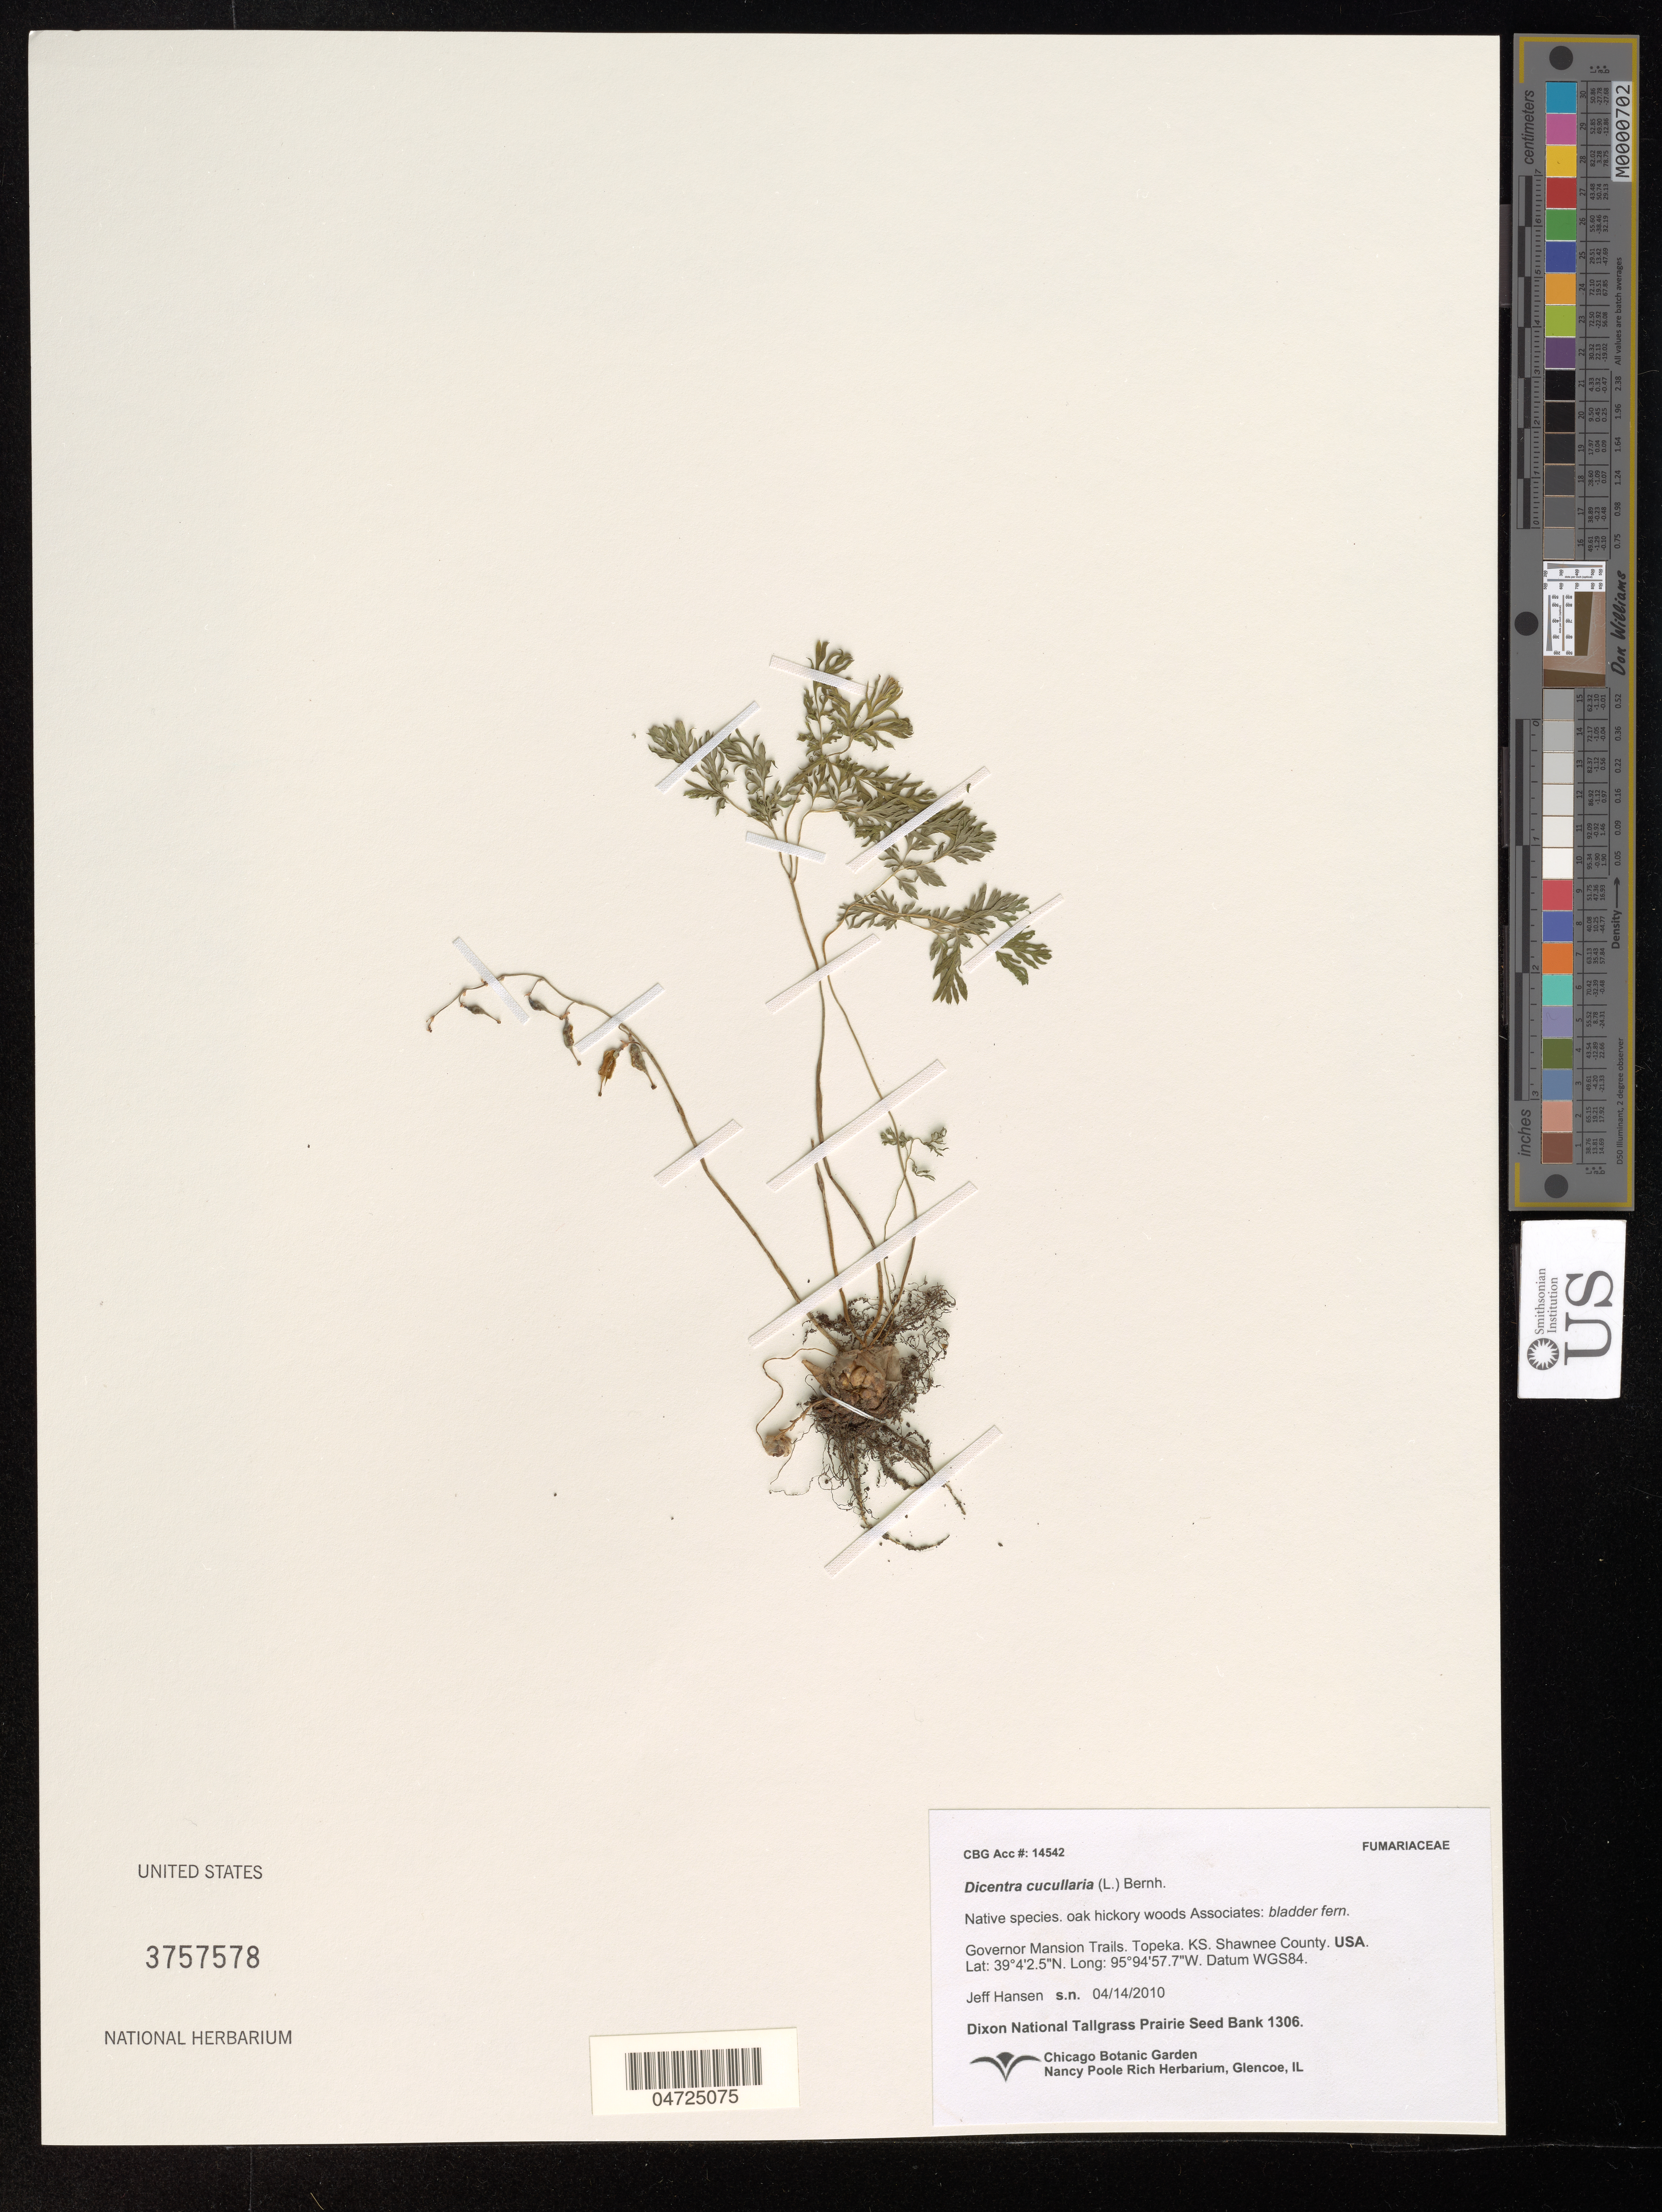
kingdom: Plantae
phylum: Tracheophyta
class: Magnoliopsida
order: Ranunculales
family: Papaveraceae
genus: Dicentra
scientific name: Dicentra cucullaria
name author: (L.) Bernh.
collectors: J. Hansen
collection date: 2010-04-14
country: United States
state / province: Kansas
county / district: Shawnee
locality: Governor Mansion Trails. Topeka. Datum WGS84.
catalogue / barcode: US 3757578